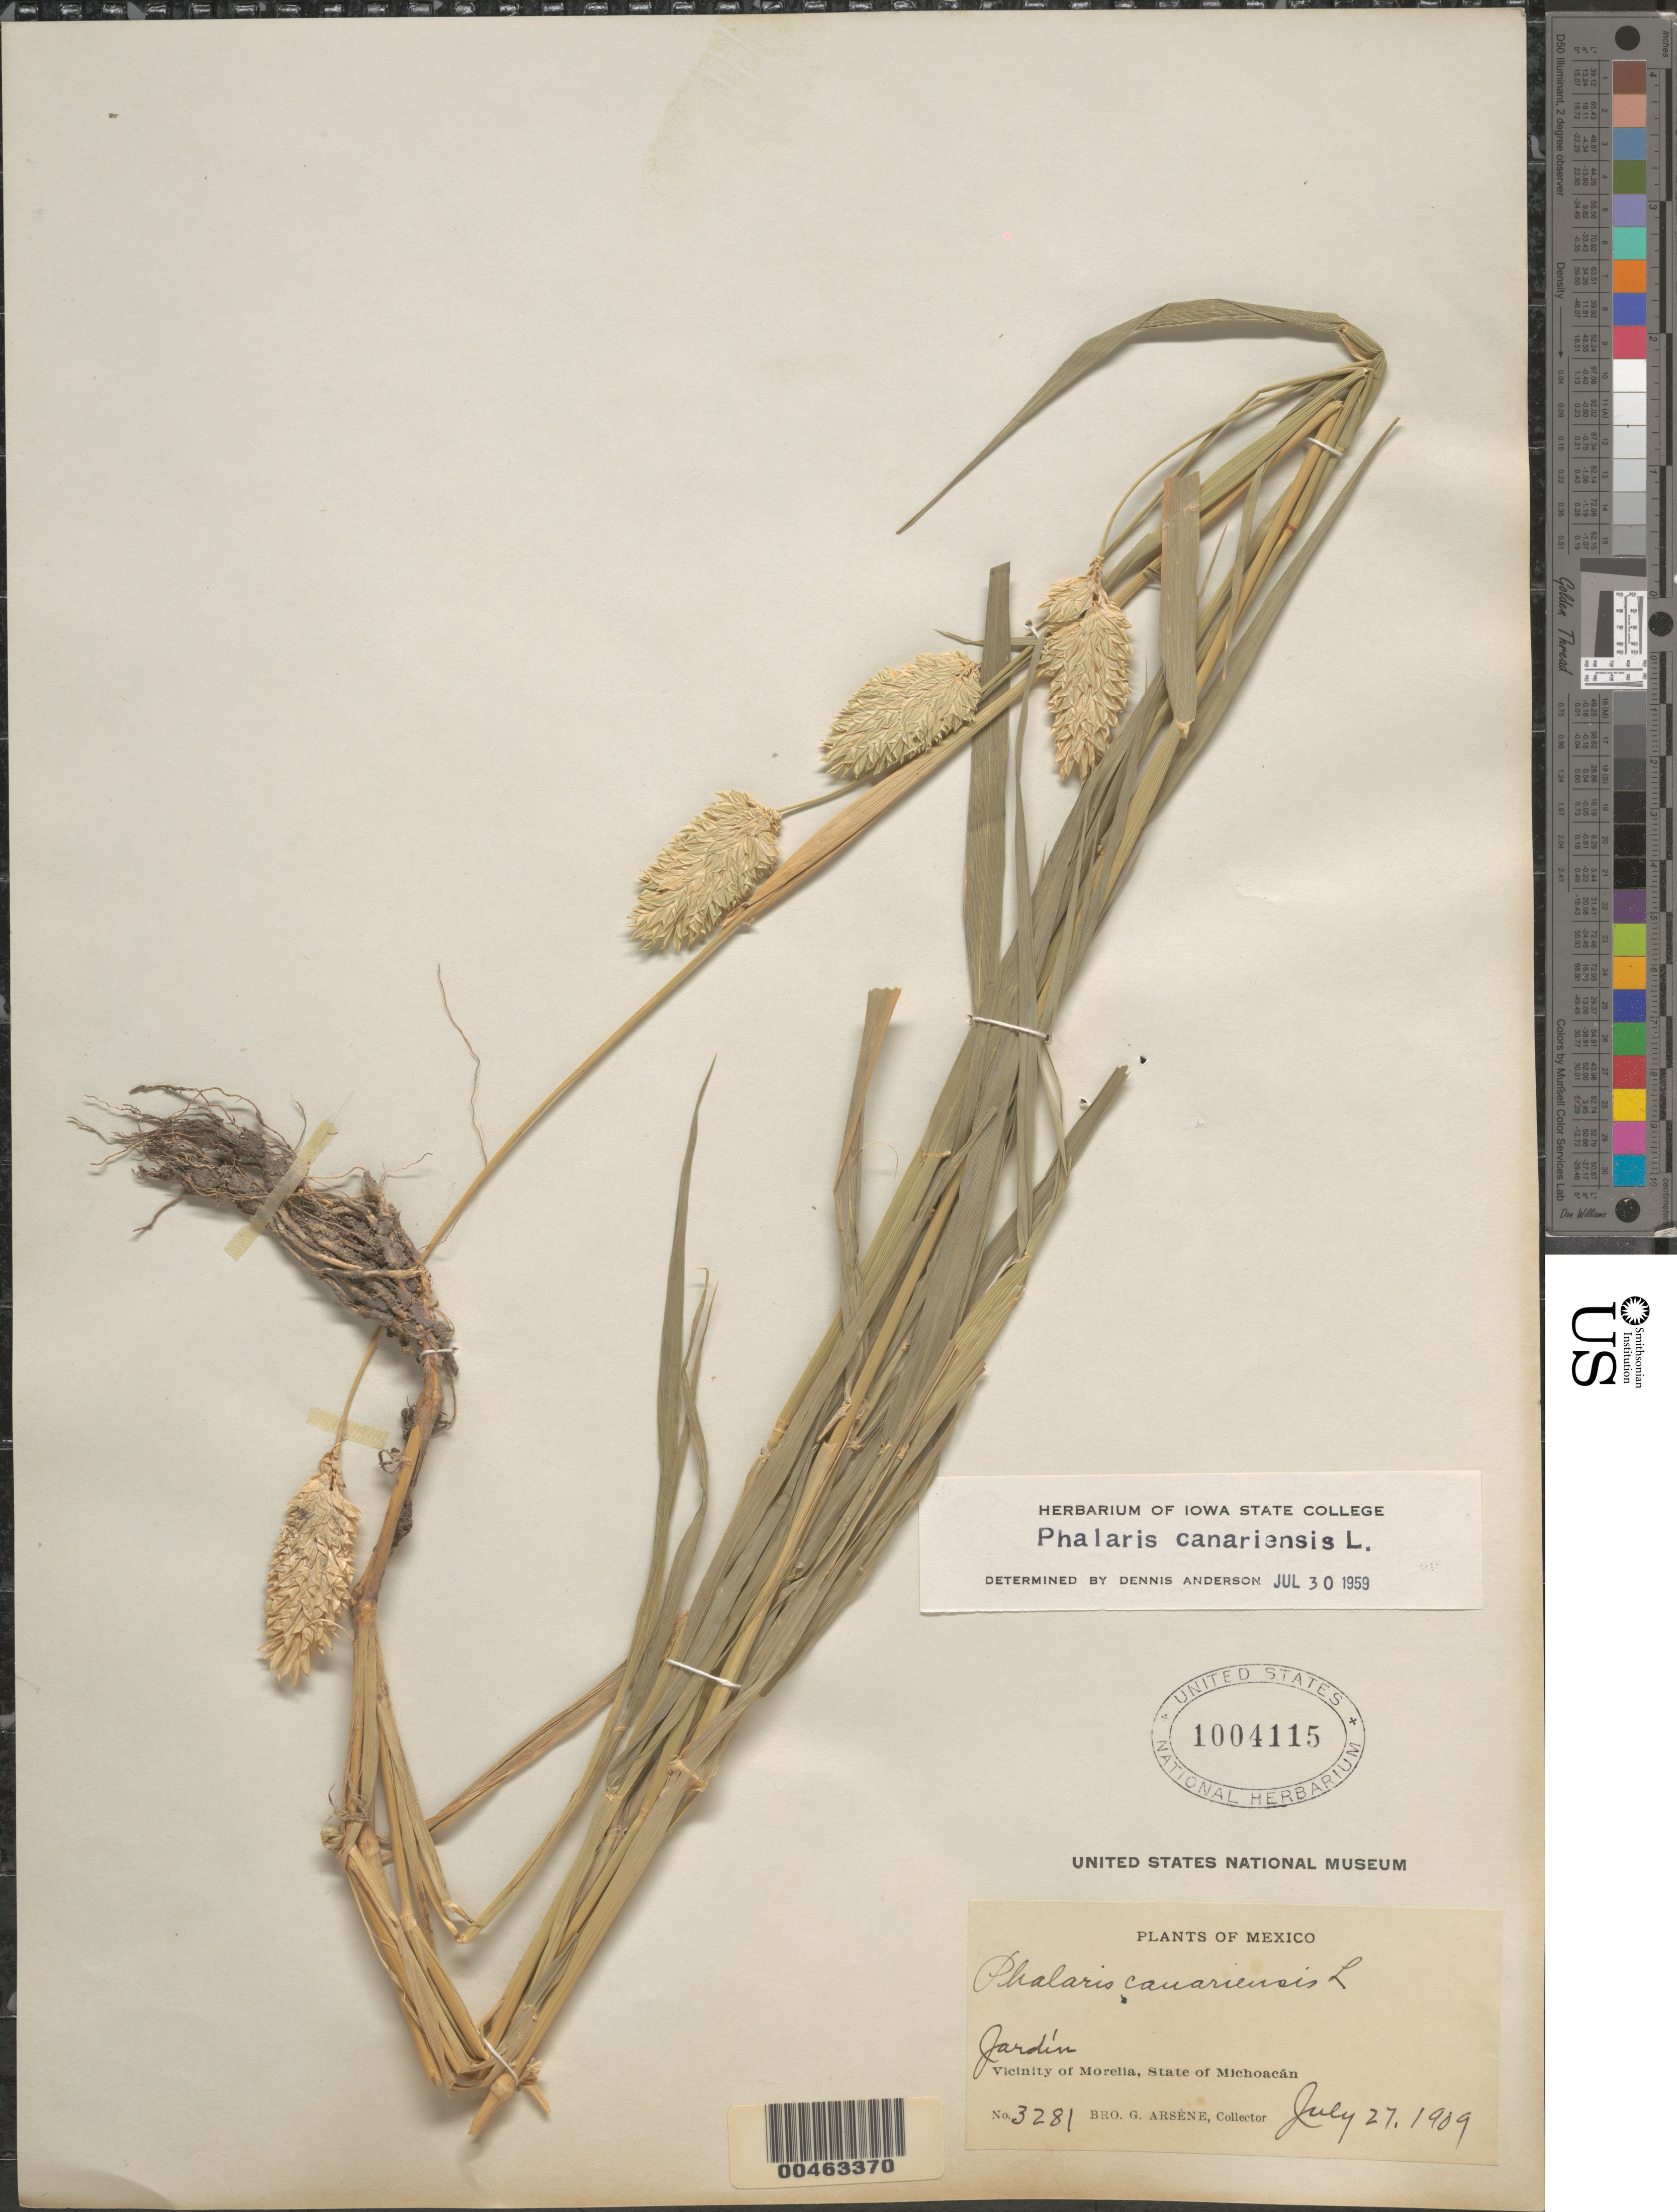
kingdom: Plantae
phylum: Tracheophyta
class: Liliopsida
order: Poales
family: Poaceae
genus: Phalaris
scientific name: Phalaris canariensis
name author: L.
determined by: Anderson, D.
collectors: Bro. G. Arsène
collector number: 3281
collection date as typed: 27 Jul 1909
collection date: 1909-07-27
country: Mexico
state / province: Michoacán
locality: Vicinity of Morelia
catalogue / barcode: US 1004115